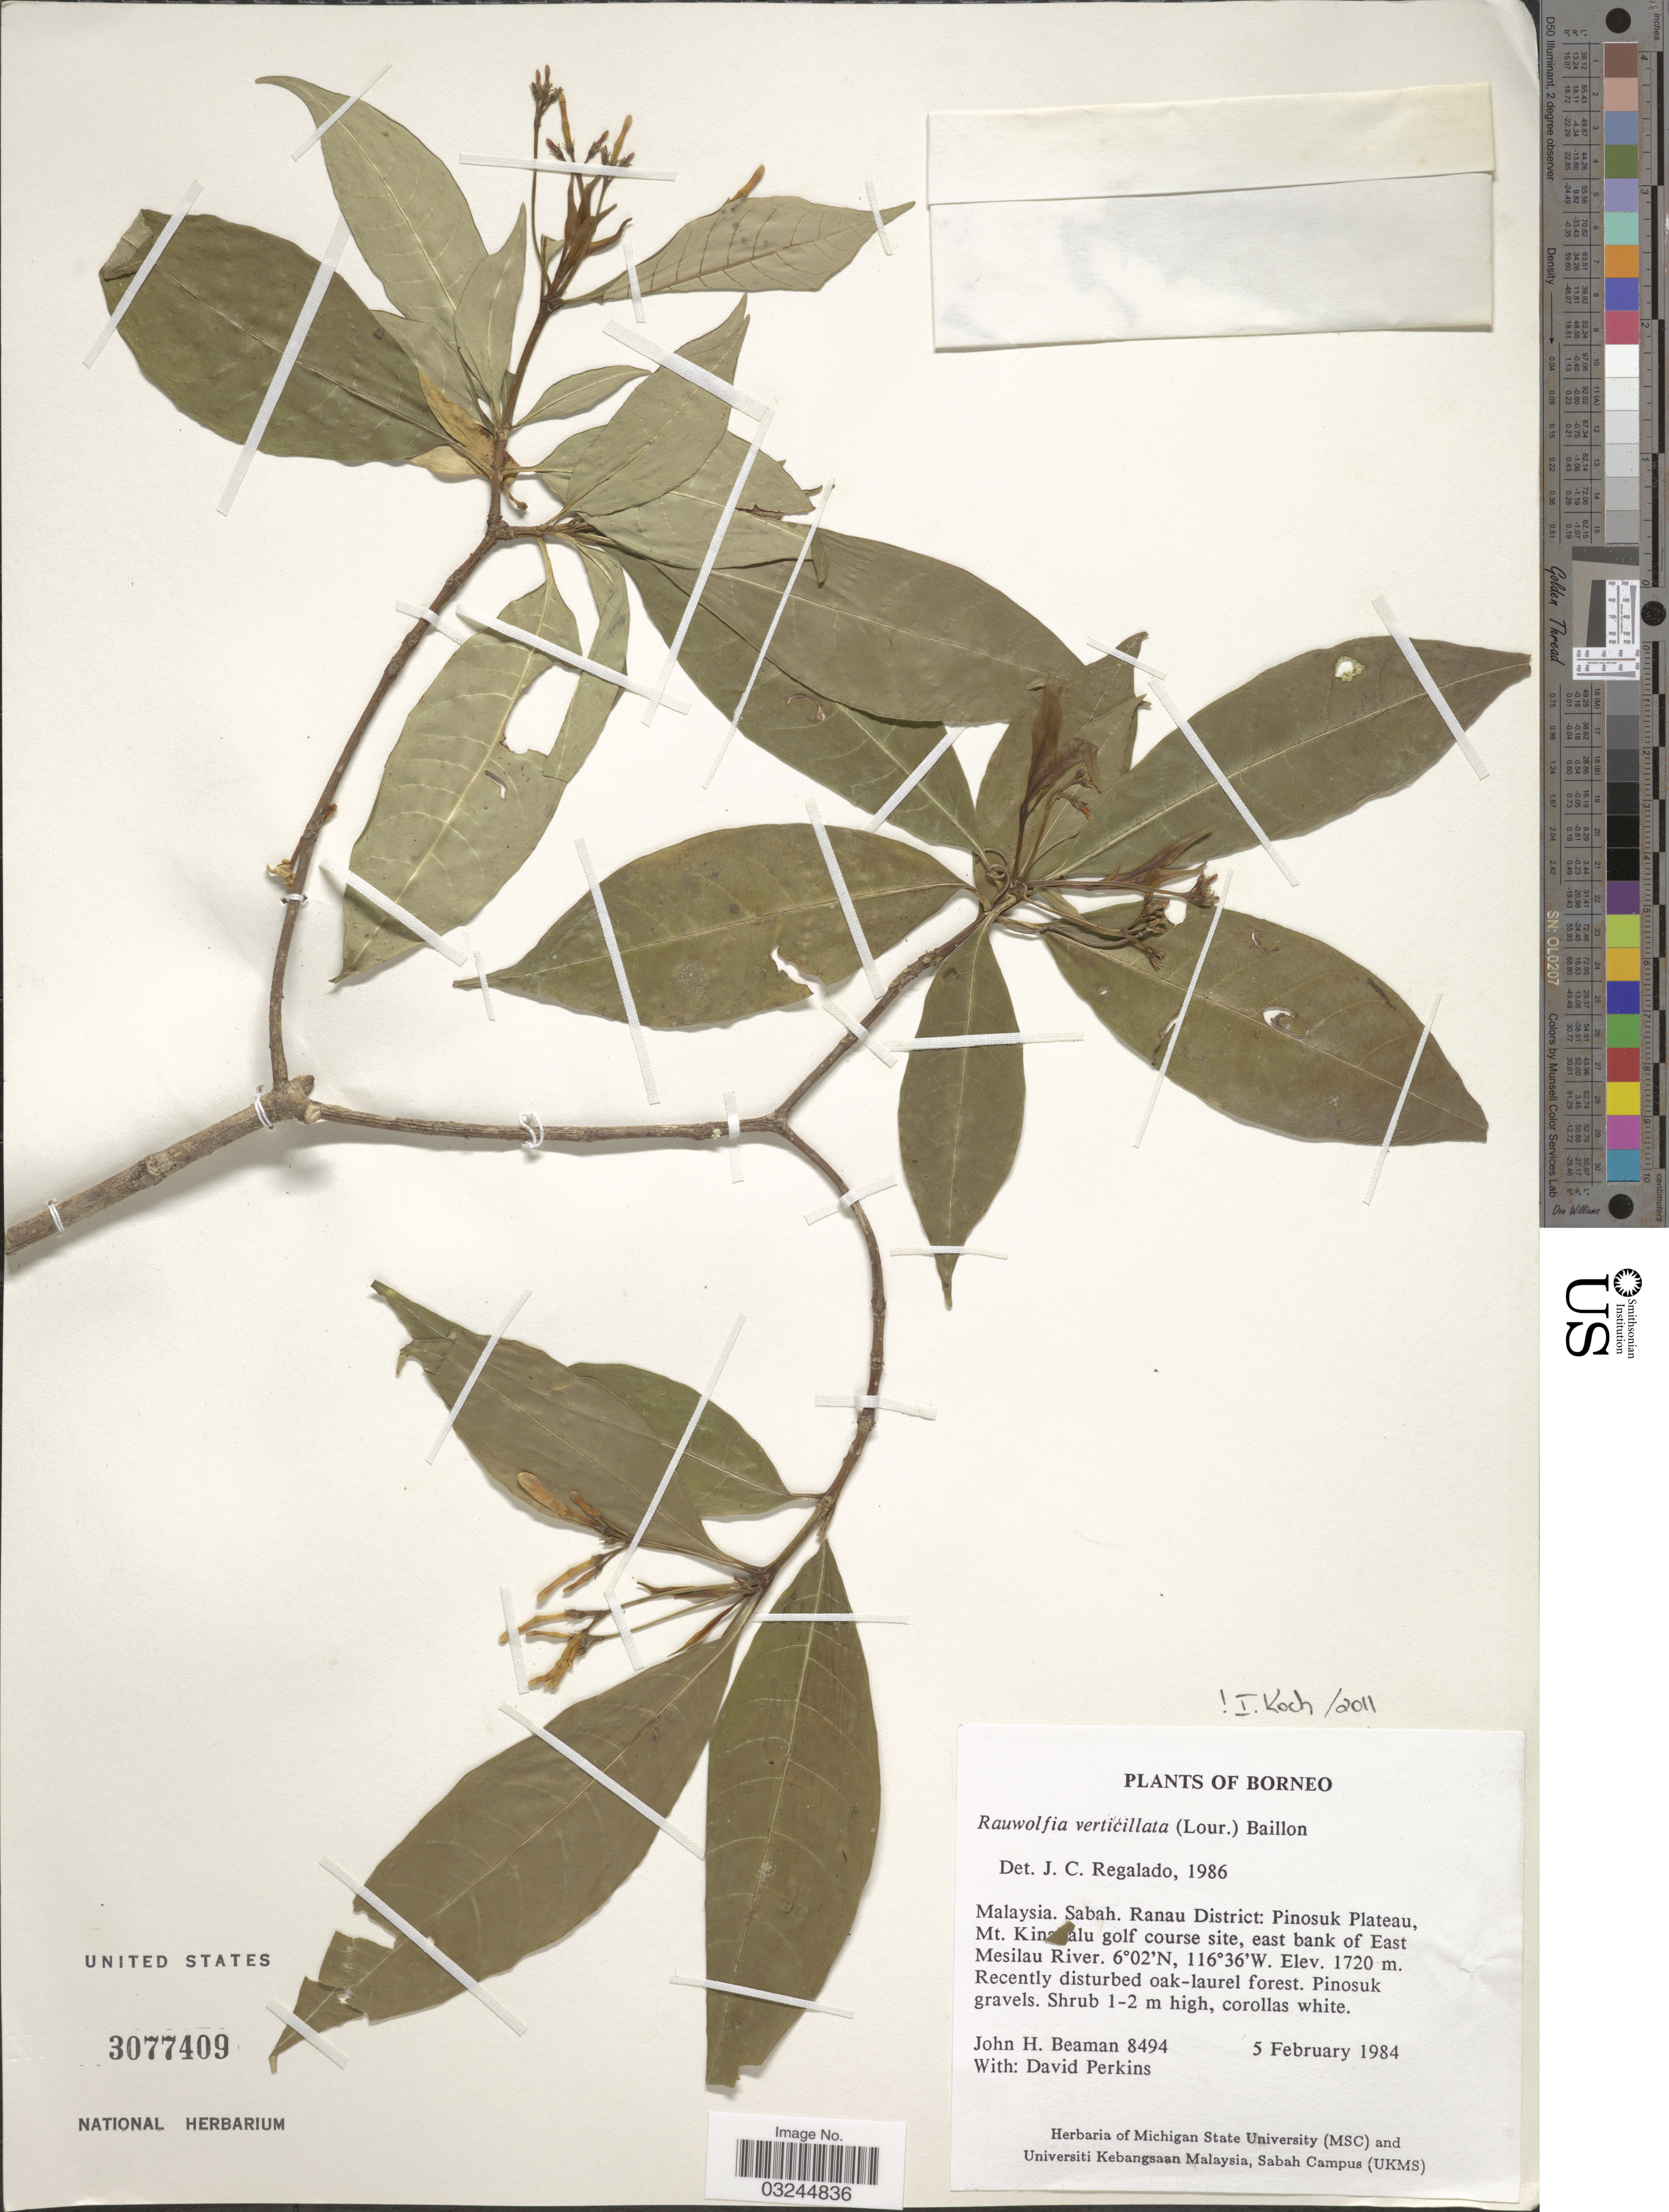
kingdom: Plantae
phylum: Tracheophyta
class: Magnoliopsida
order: Gentianales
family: Apocynaceae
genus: Rauvolfia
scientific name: Rauvolfia verticillata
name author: (Lour.) Baill.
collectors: J. H. Beaman & D. Perkins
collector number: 8494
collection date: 1984-02-05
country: Malaysia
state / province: Sabah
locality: Borneo. Ranau District: Pinosuk Plateau, Mt. Kinabalu golf course site, east bank of East Mesilau River.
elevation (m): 1720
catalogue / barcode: US 3077409